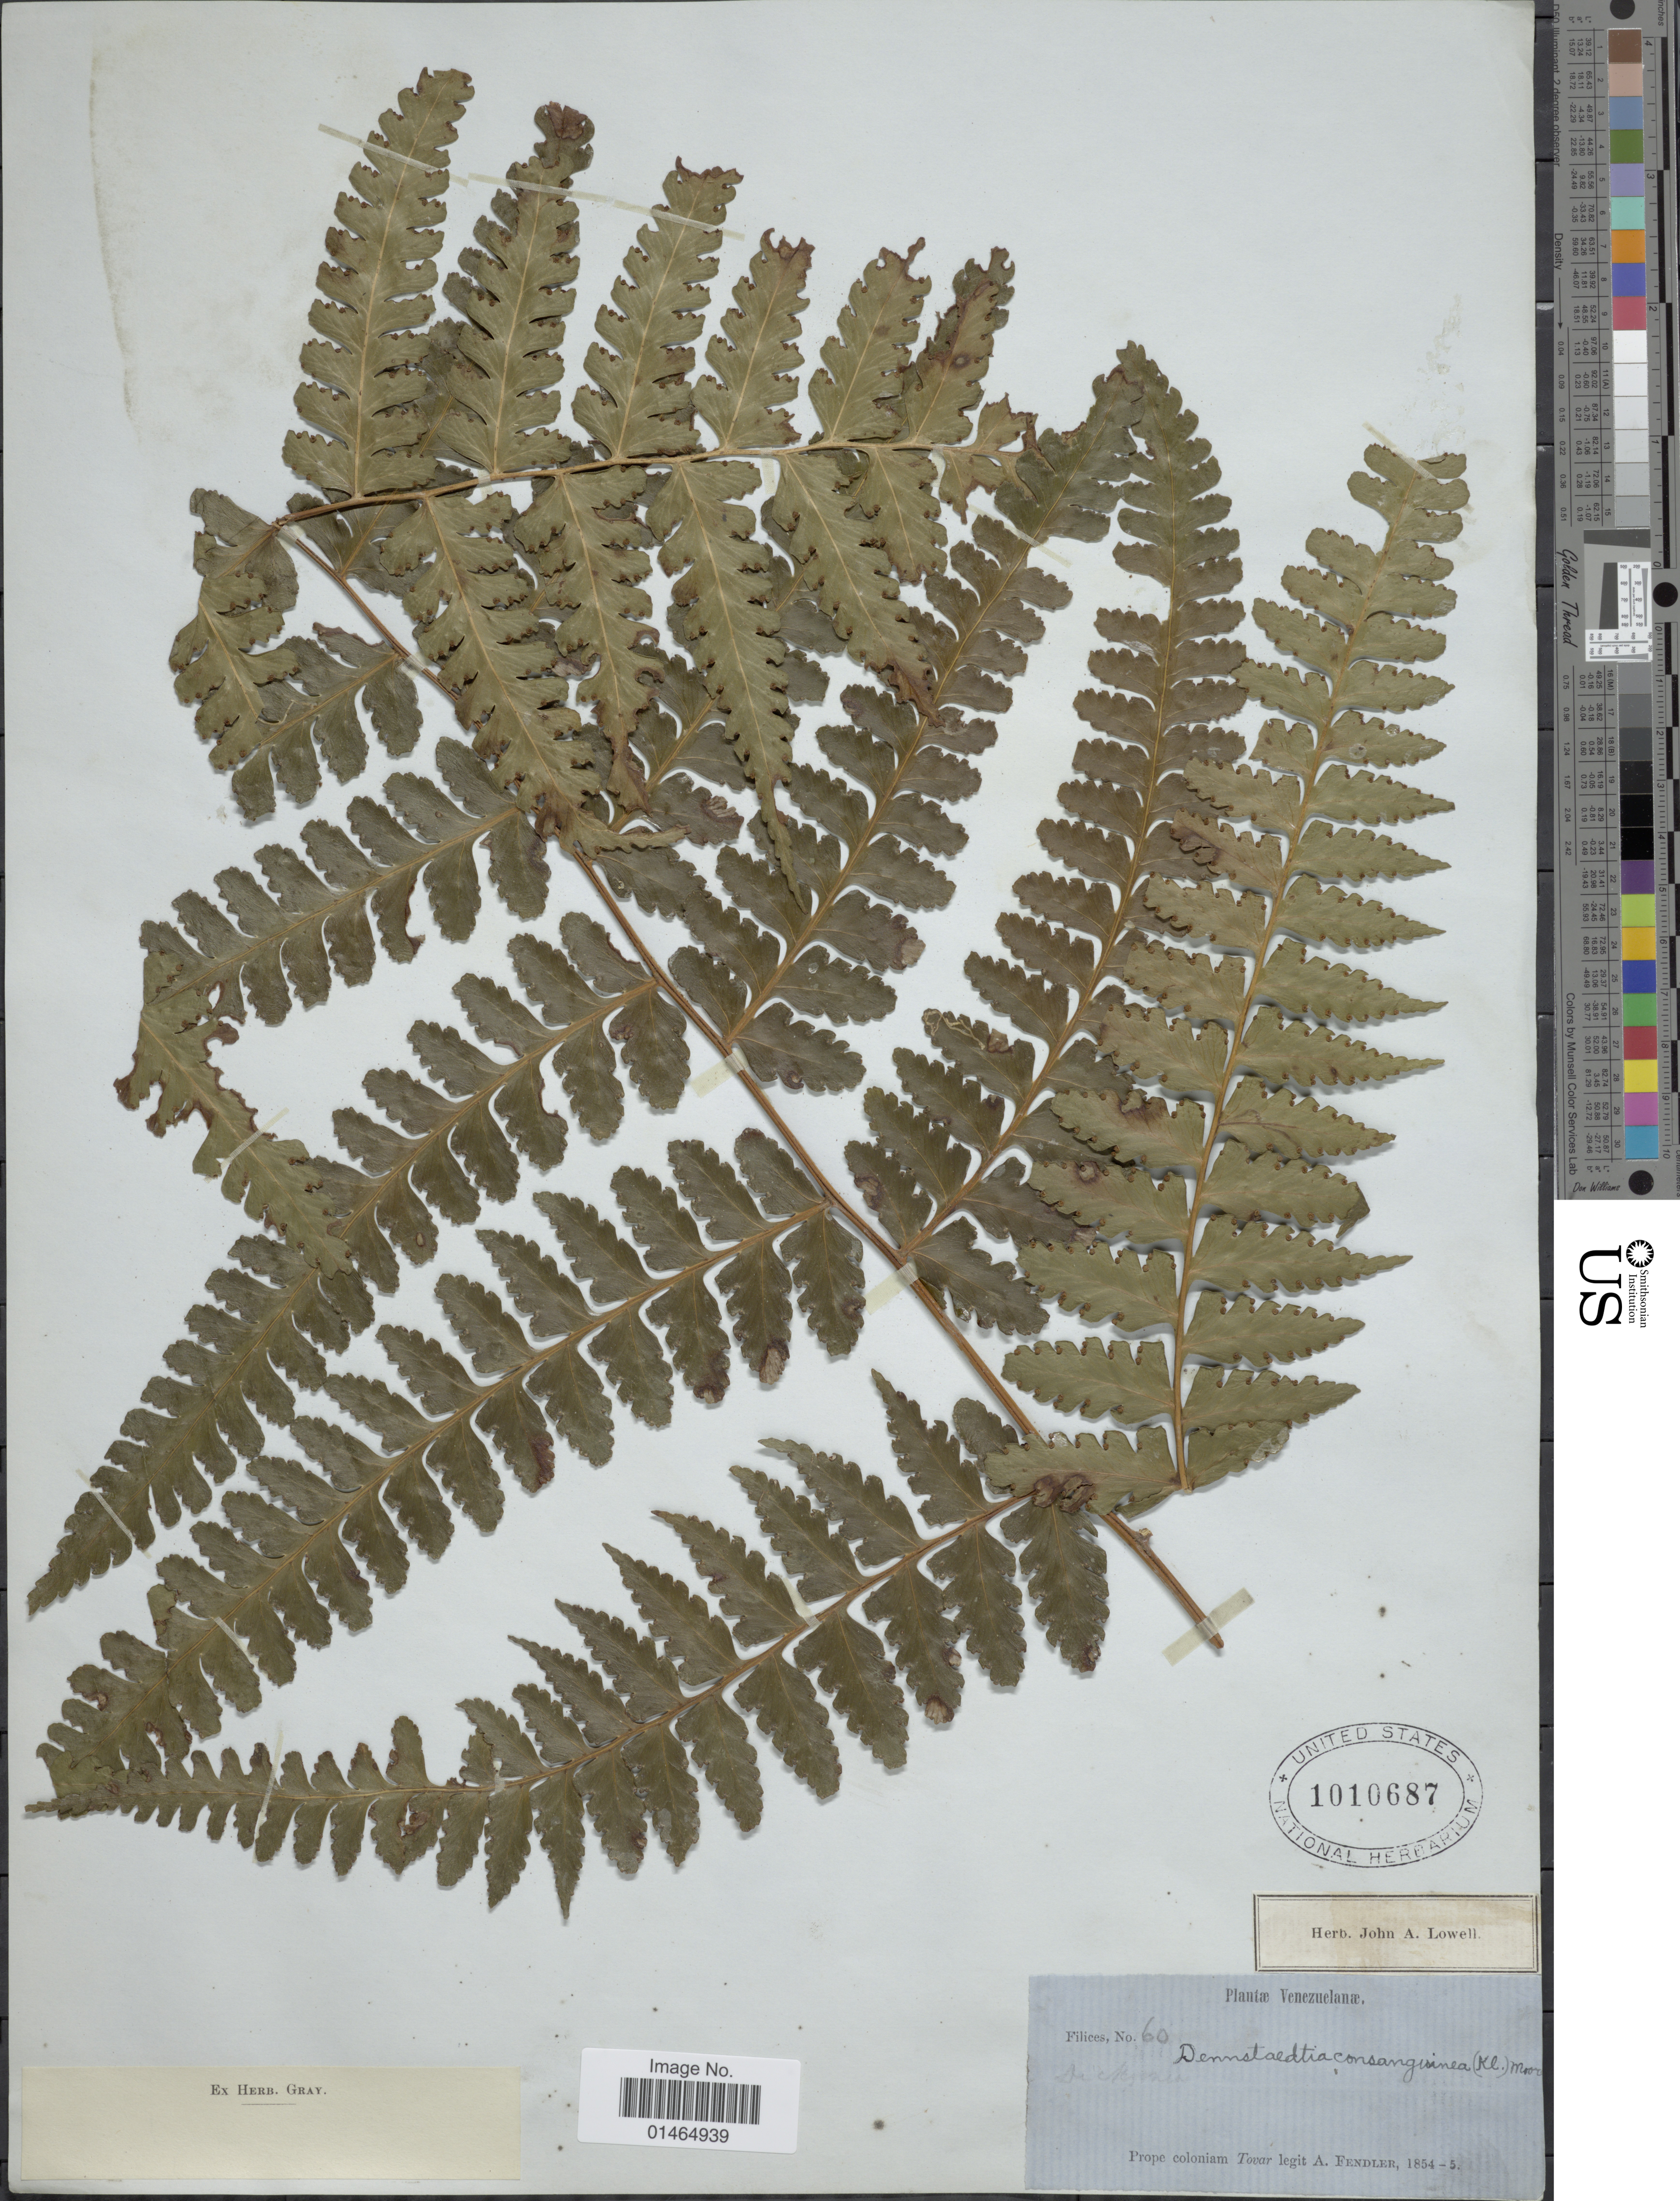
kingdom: Plantae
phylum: Tracheophyta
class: Polypodiopsida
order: Polypodiales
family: Dennstaedtiaceae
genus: Dennstaedtia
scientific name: Dennstaedtia obtusifolia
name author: (Willd.) T. Moore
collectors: A. Fendler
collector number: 60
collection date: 1854/1855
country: Venezuela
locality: Prope coloniam Tovar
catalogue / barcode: US 1010687